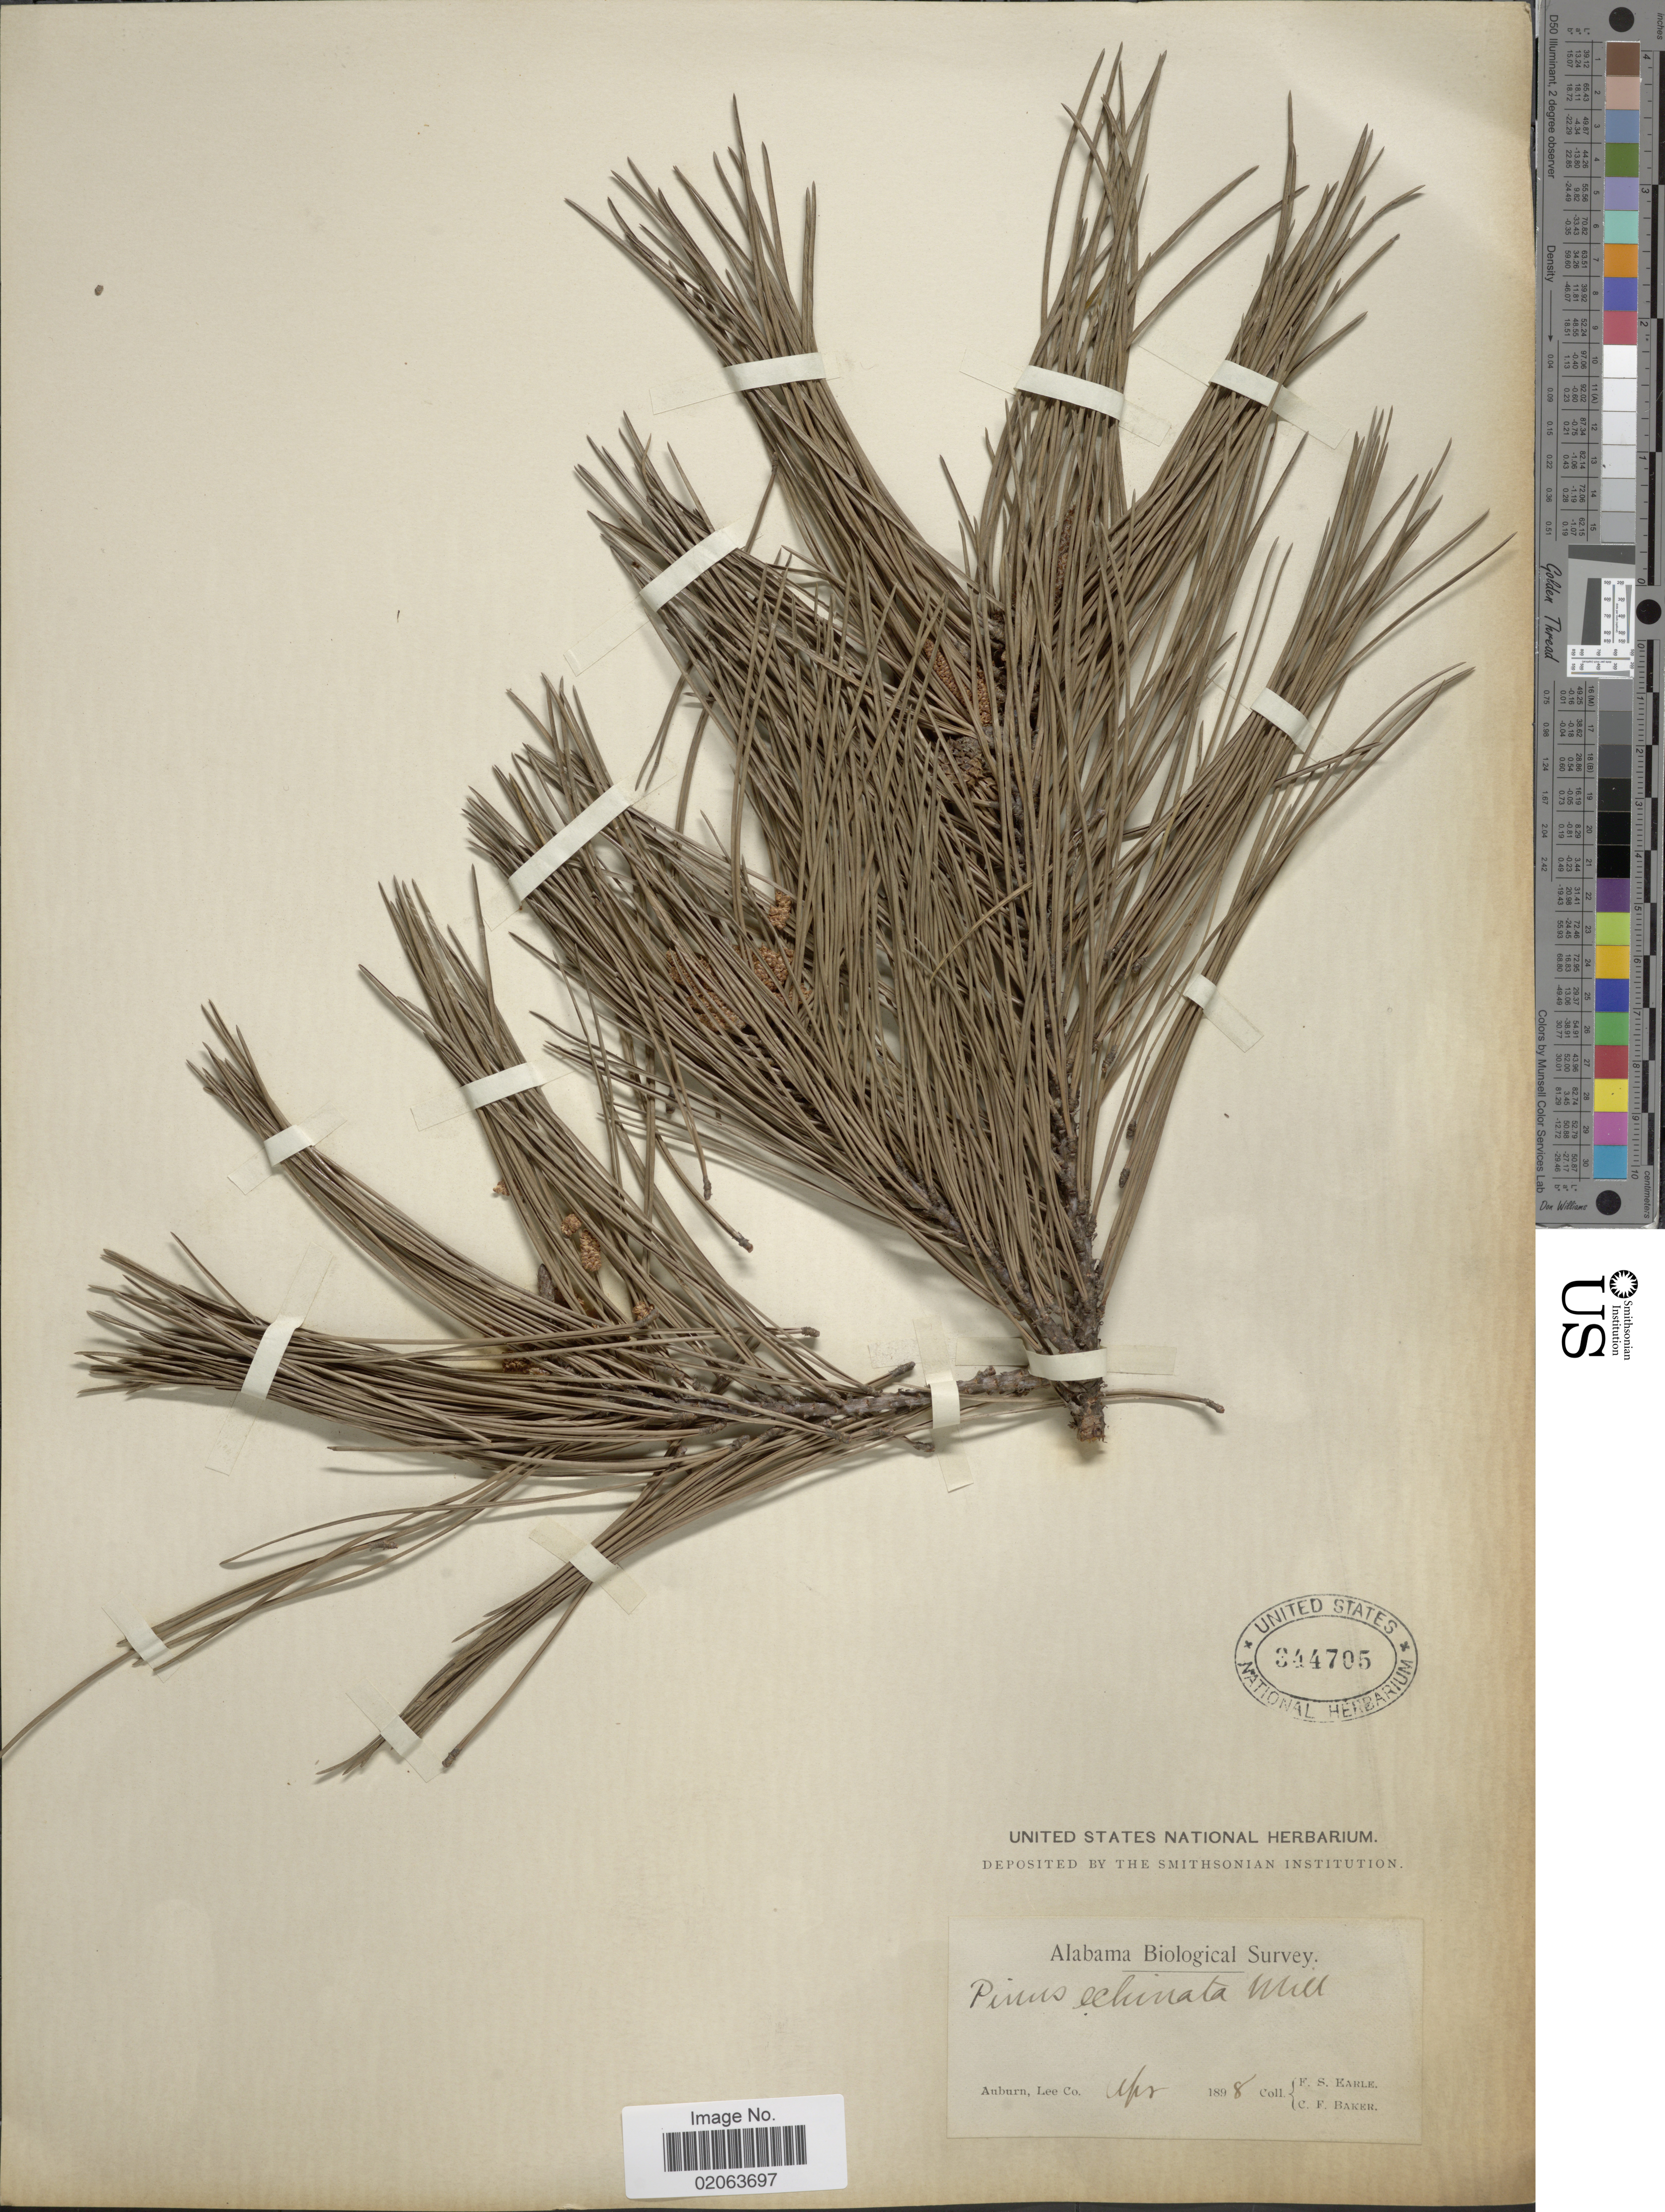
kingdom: Plantae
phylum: Tracheophyta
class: Pinopsida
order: Pinales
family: Pinaceae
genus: Pinus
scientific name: Pinus echinata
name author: Mill.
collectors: F. S. Earle & C. F. Baker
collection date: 1898-04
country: United States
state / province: Alabama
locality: Auburn, Lee Co.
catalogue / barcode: US 344705